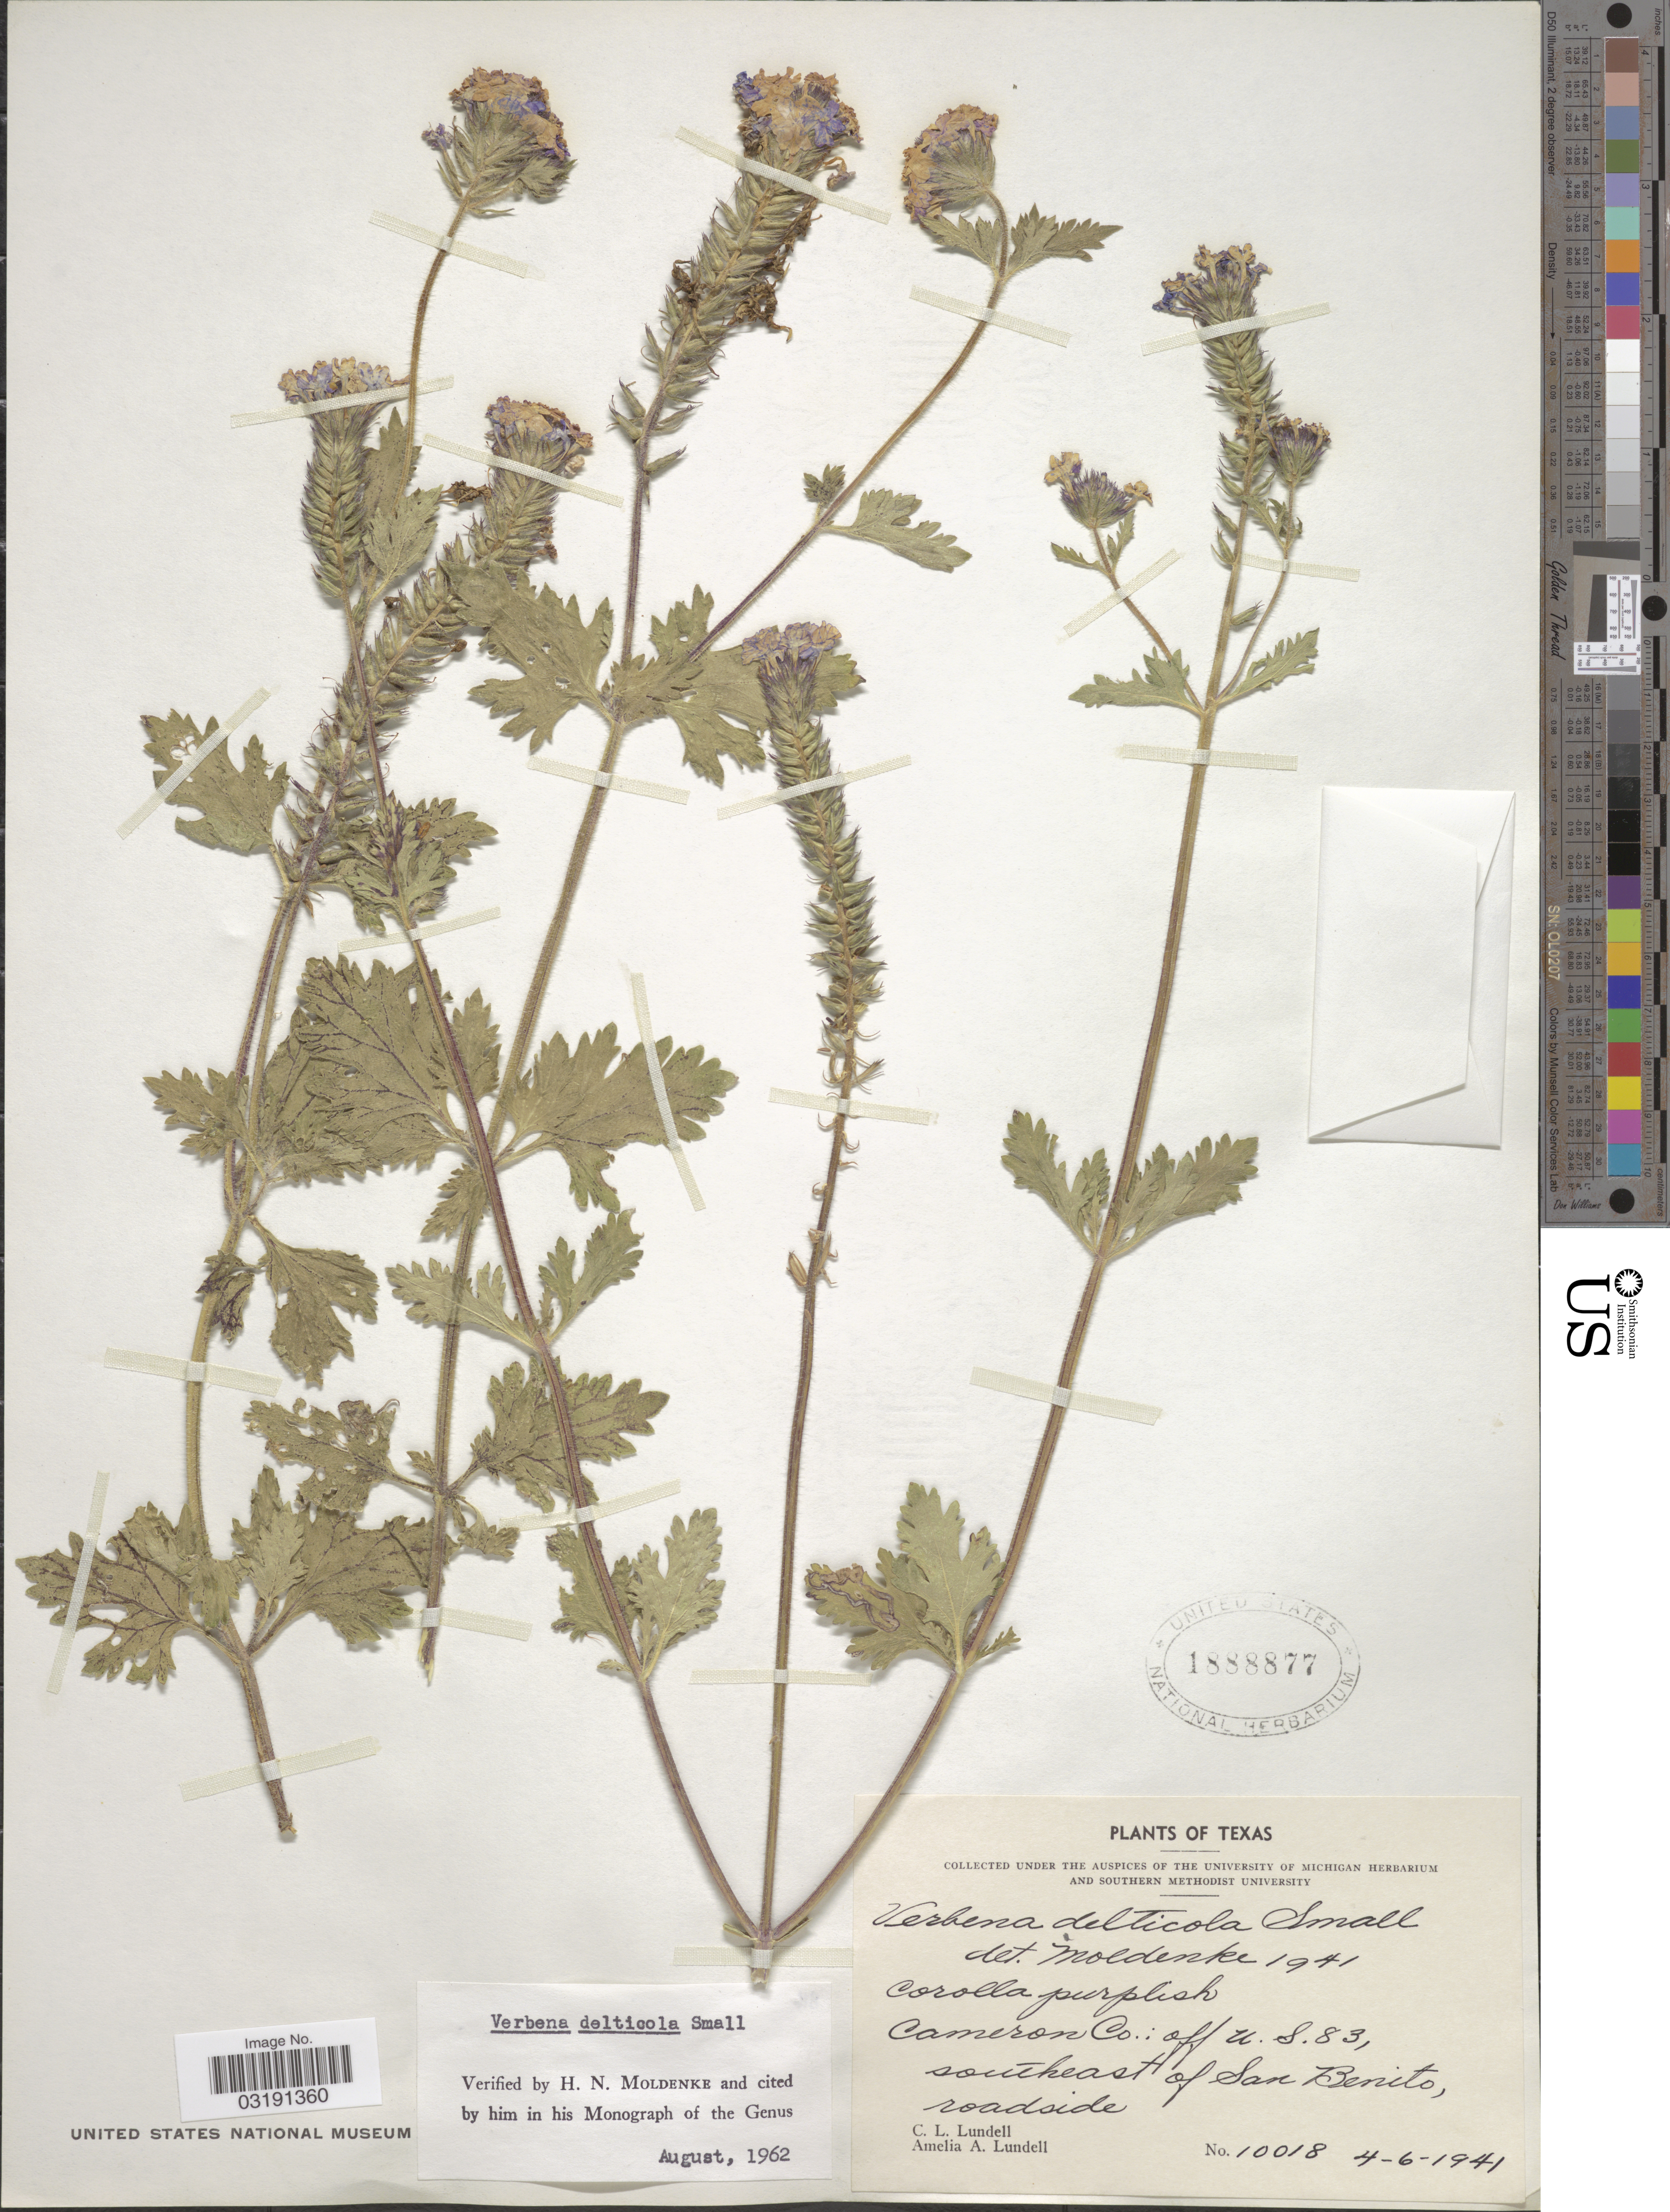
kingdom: Plantae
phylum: Tracheophyta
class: Magnoliopsida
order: Lamiales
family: Verbenaceae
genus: Verbena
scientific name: Verbena delticola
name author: Small ex Perry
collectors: C. L. Lundell & A. A. Lundell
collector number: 10018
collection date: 1941-04-06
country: United States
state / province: Texas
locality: Cameron Co.: off U.S. 83, southeast of San Benito, roadside.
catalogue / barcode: US 1888877